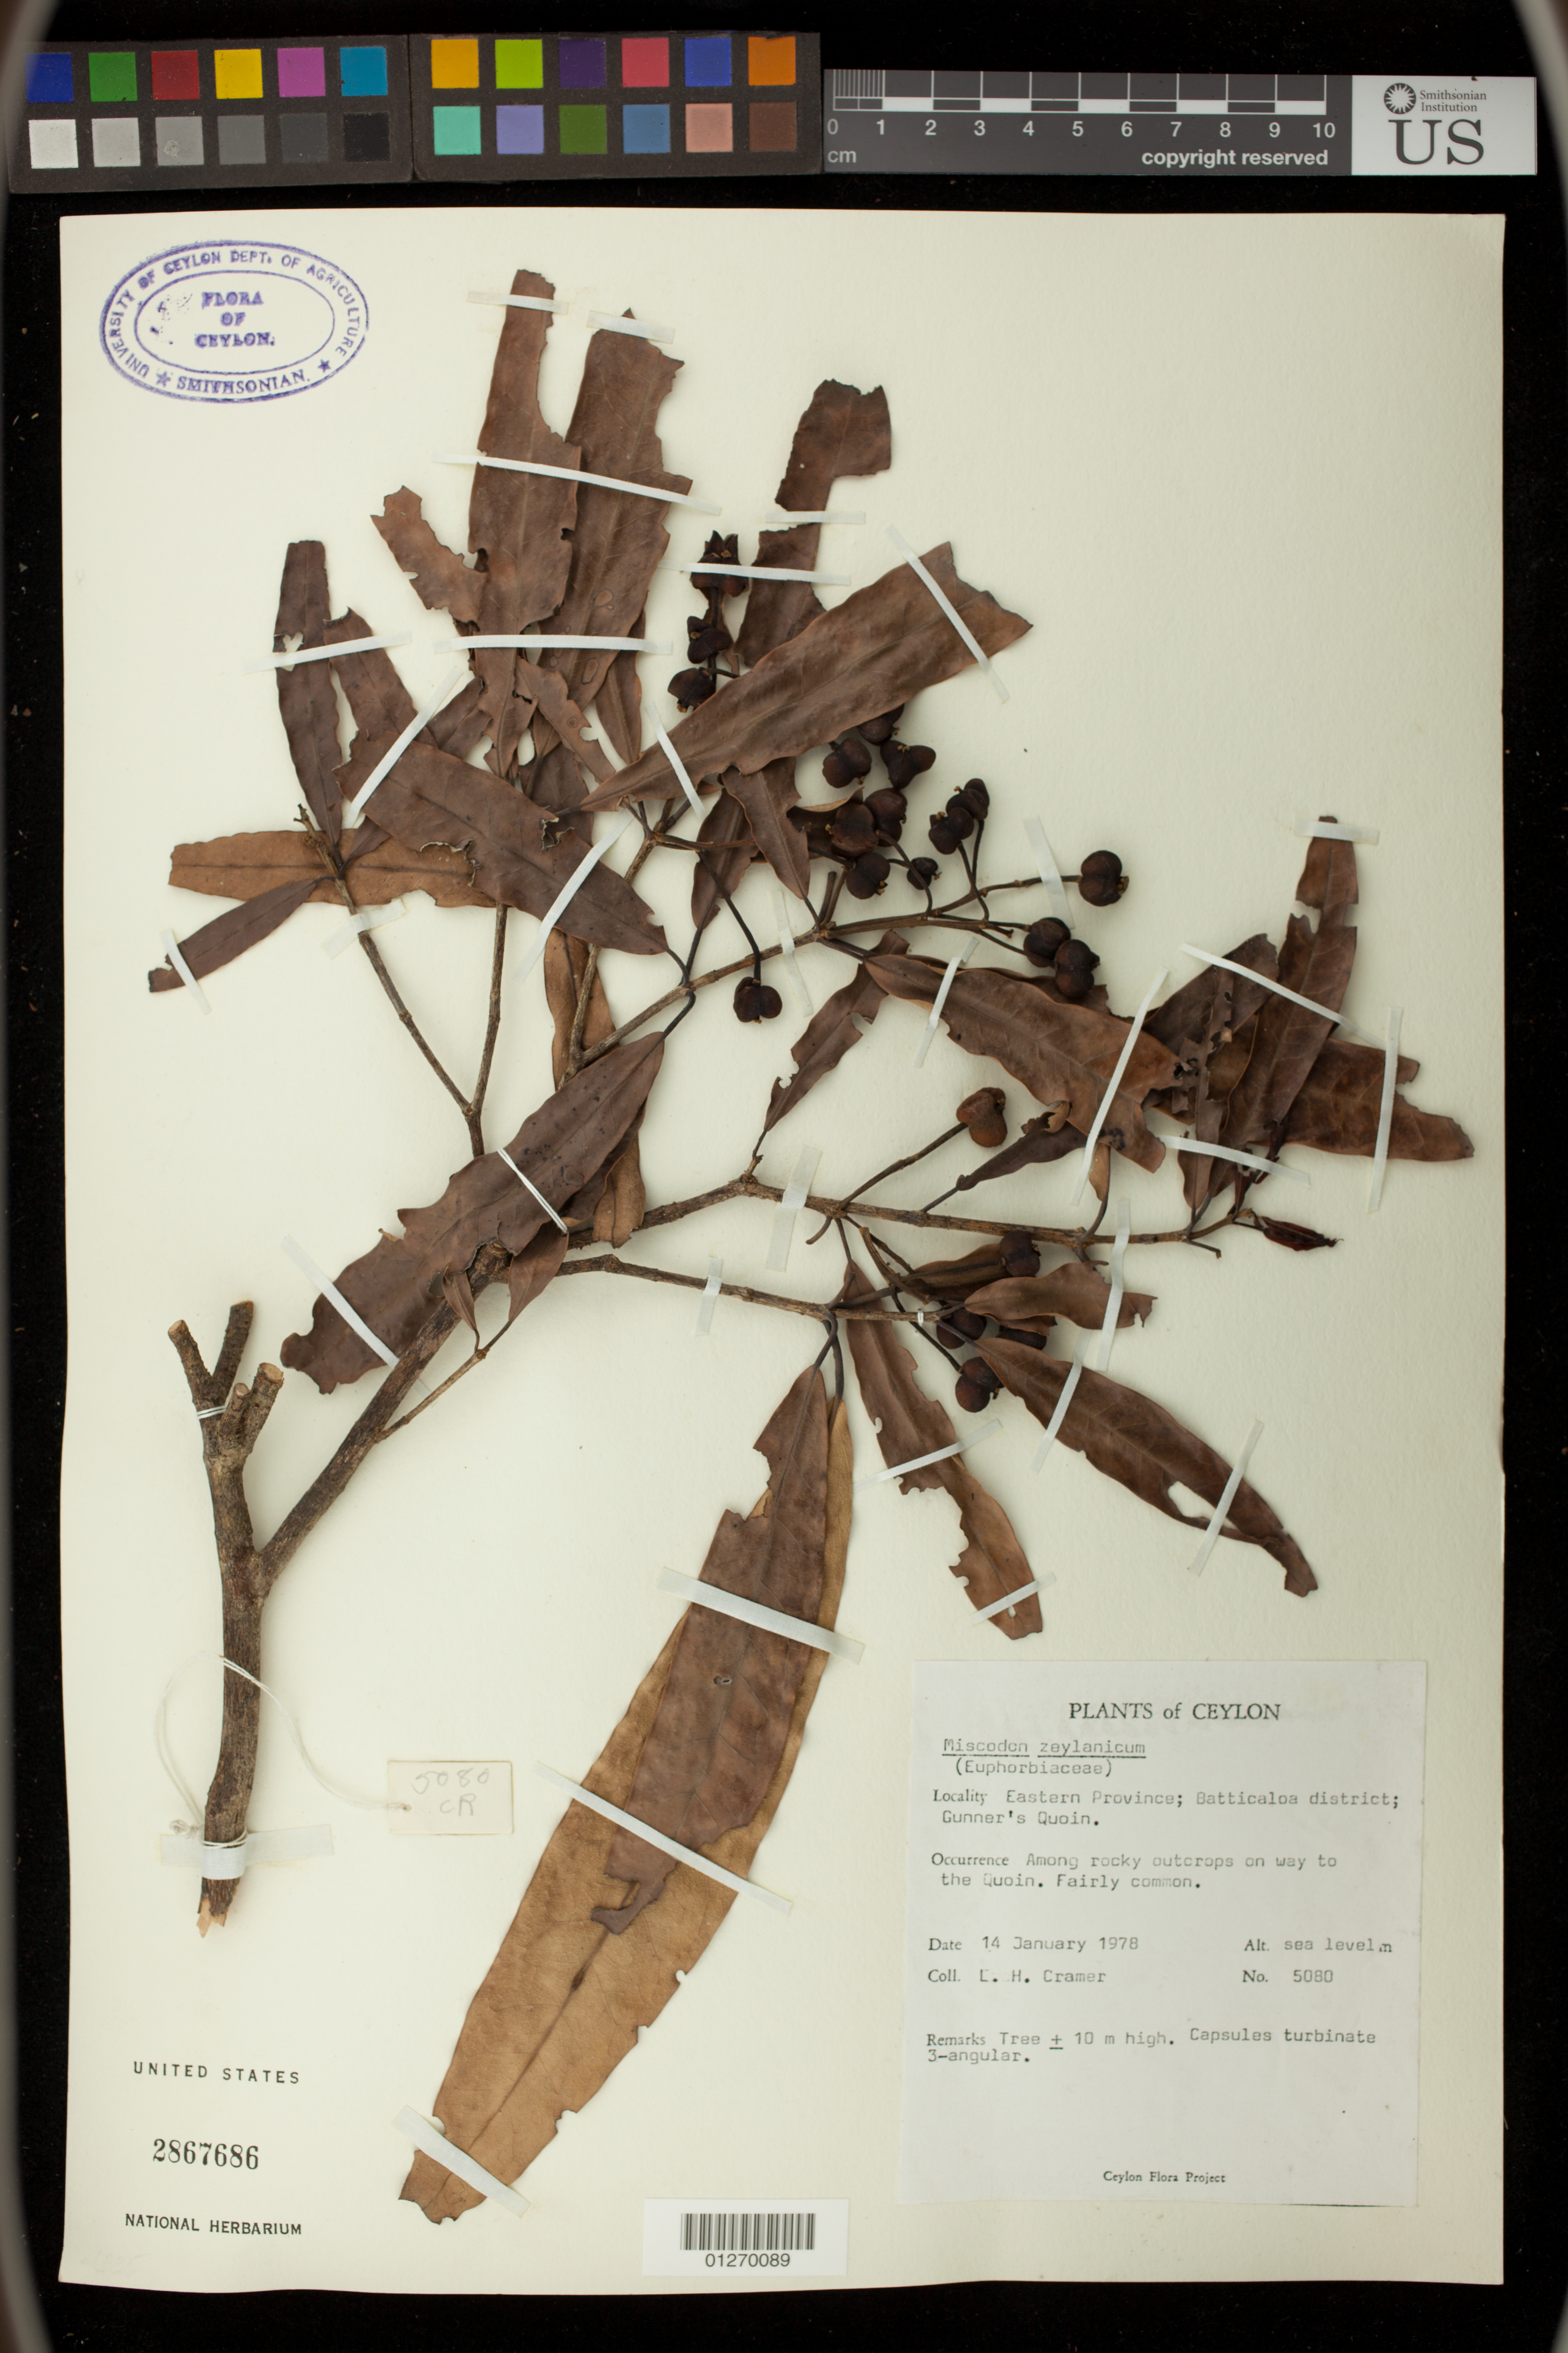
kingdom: Plantae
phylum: Tracheophyta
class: Magnoliopsida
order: Malpighiales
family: Picrodendraceae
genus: Mischodon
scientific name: Mischodon zeylanicus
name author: Thwaites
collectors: L. H. Cramer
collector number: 5080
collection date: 1978-01-14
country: Sri Lanka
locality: Eastern Province; Batticaloa district; Gunner's Quoin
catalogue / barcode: US 2867686